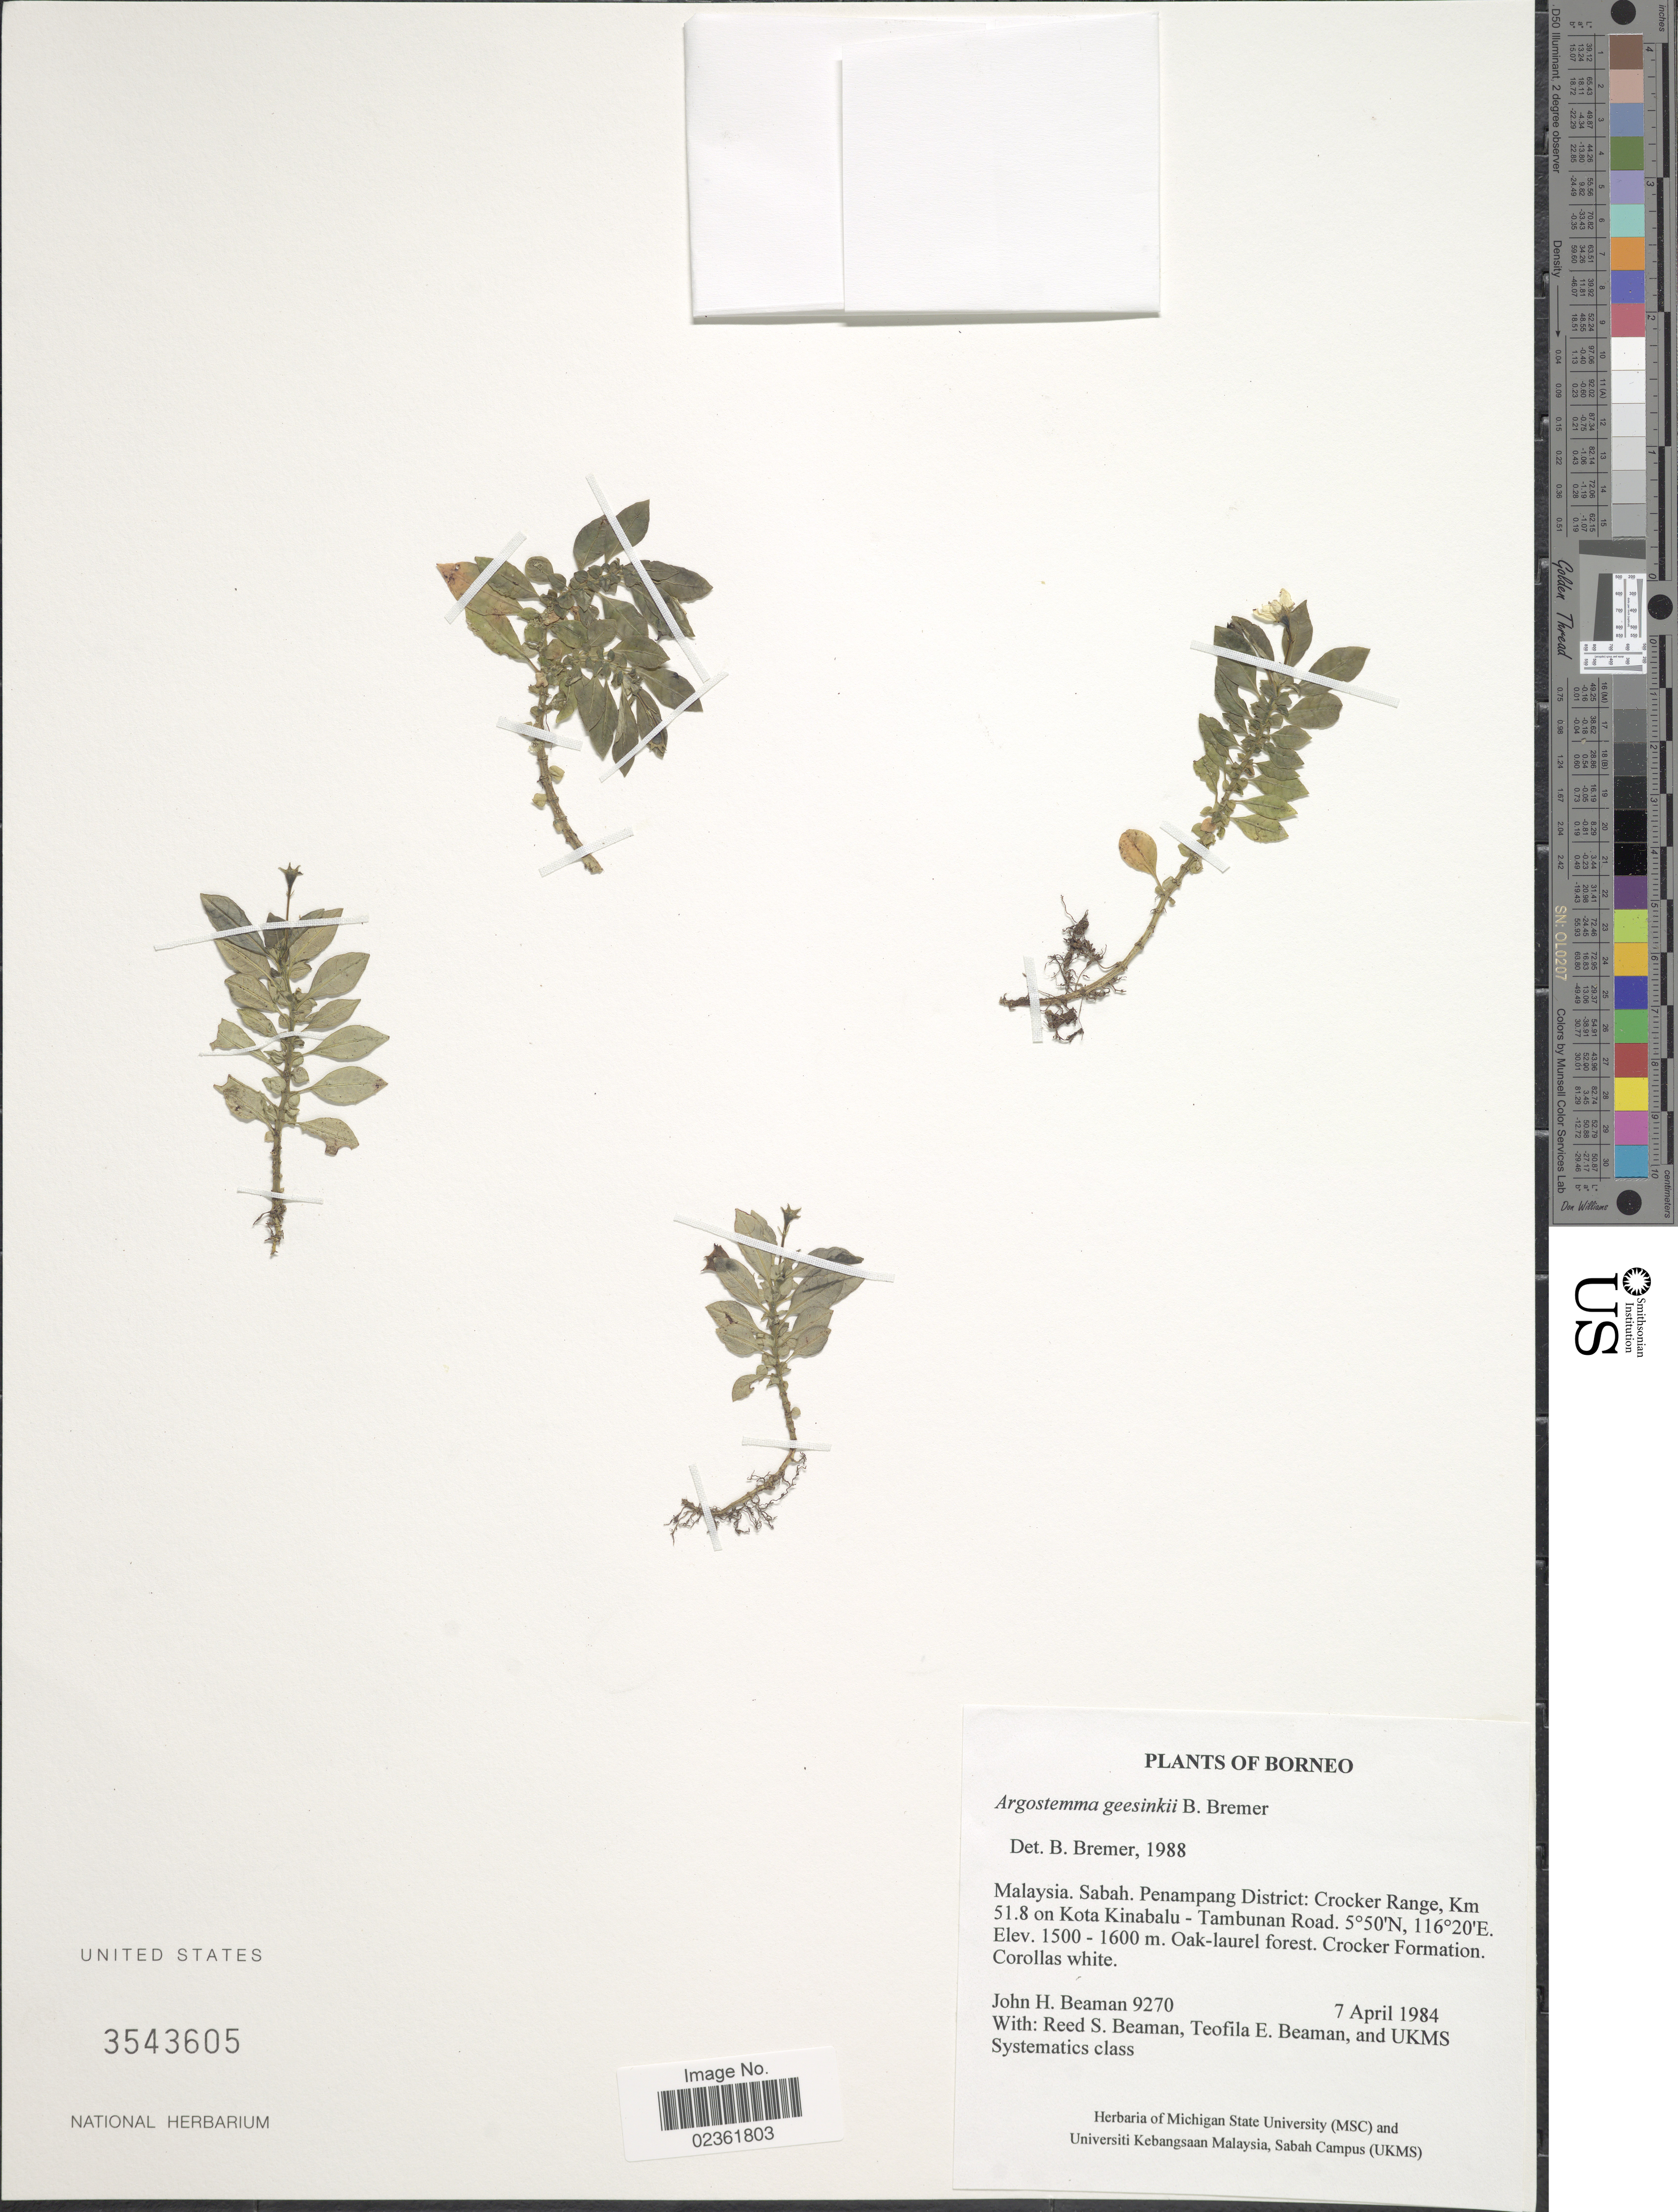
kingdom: Plantae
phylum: Tracheophyta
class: Magnoliopsida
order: Gentianales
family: Rubiaceae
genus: Argostemma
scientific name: Argostemma geesinkii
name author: B. Bremer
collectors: J. H. Beaman, R. S. Beaman & T. E. Beaman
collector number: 9270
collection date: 1984-04-07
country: Malaysia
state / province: Sabah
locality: Borneo, Penampang District, Crocker Range, Km 51.8 on Kota Kinabalu-Tambunan Road, Crocker Formation.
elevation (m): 1500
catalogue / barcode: US 3543605